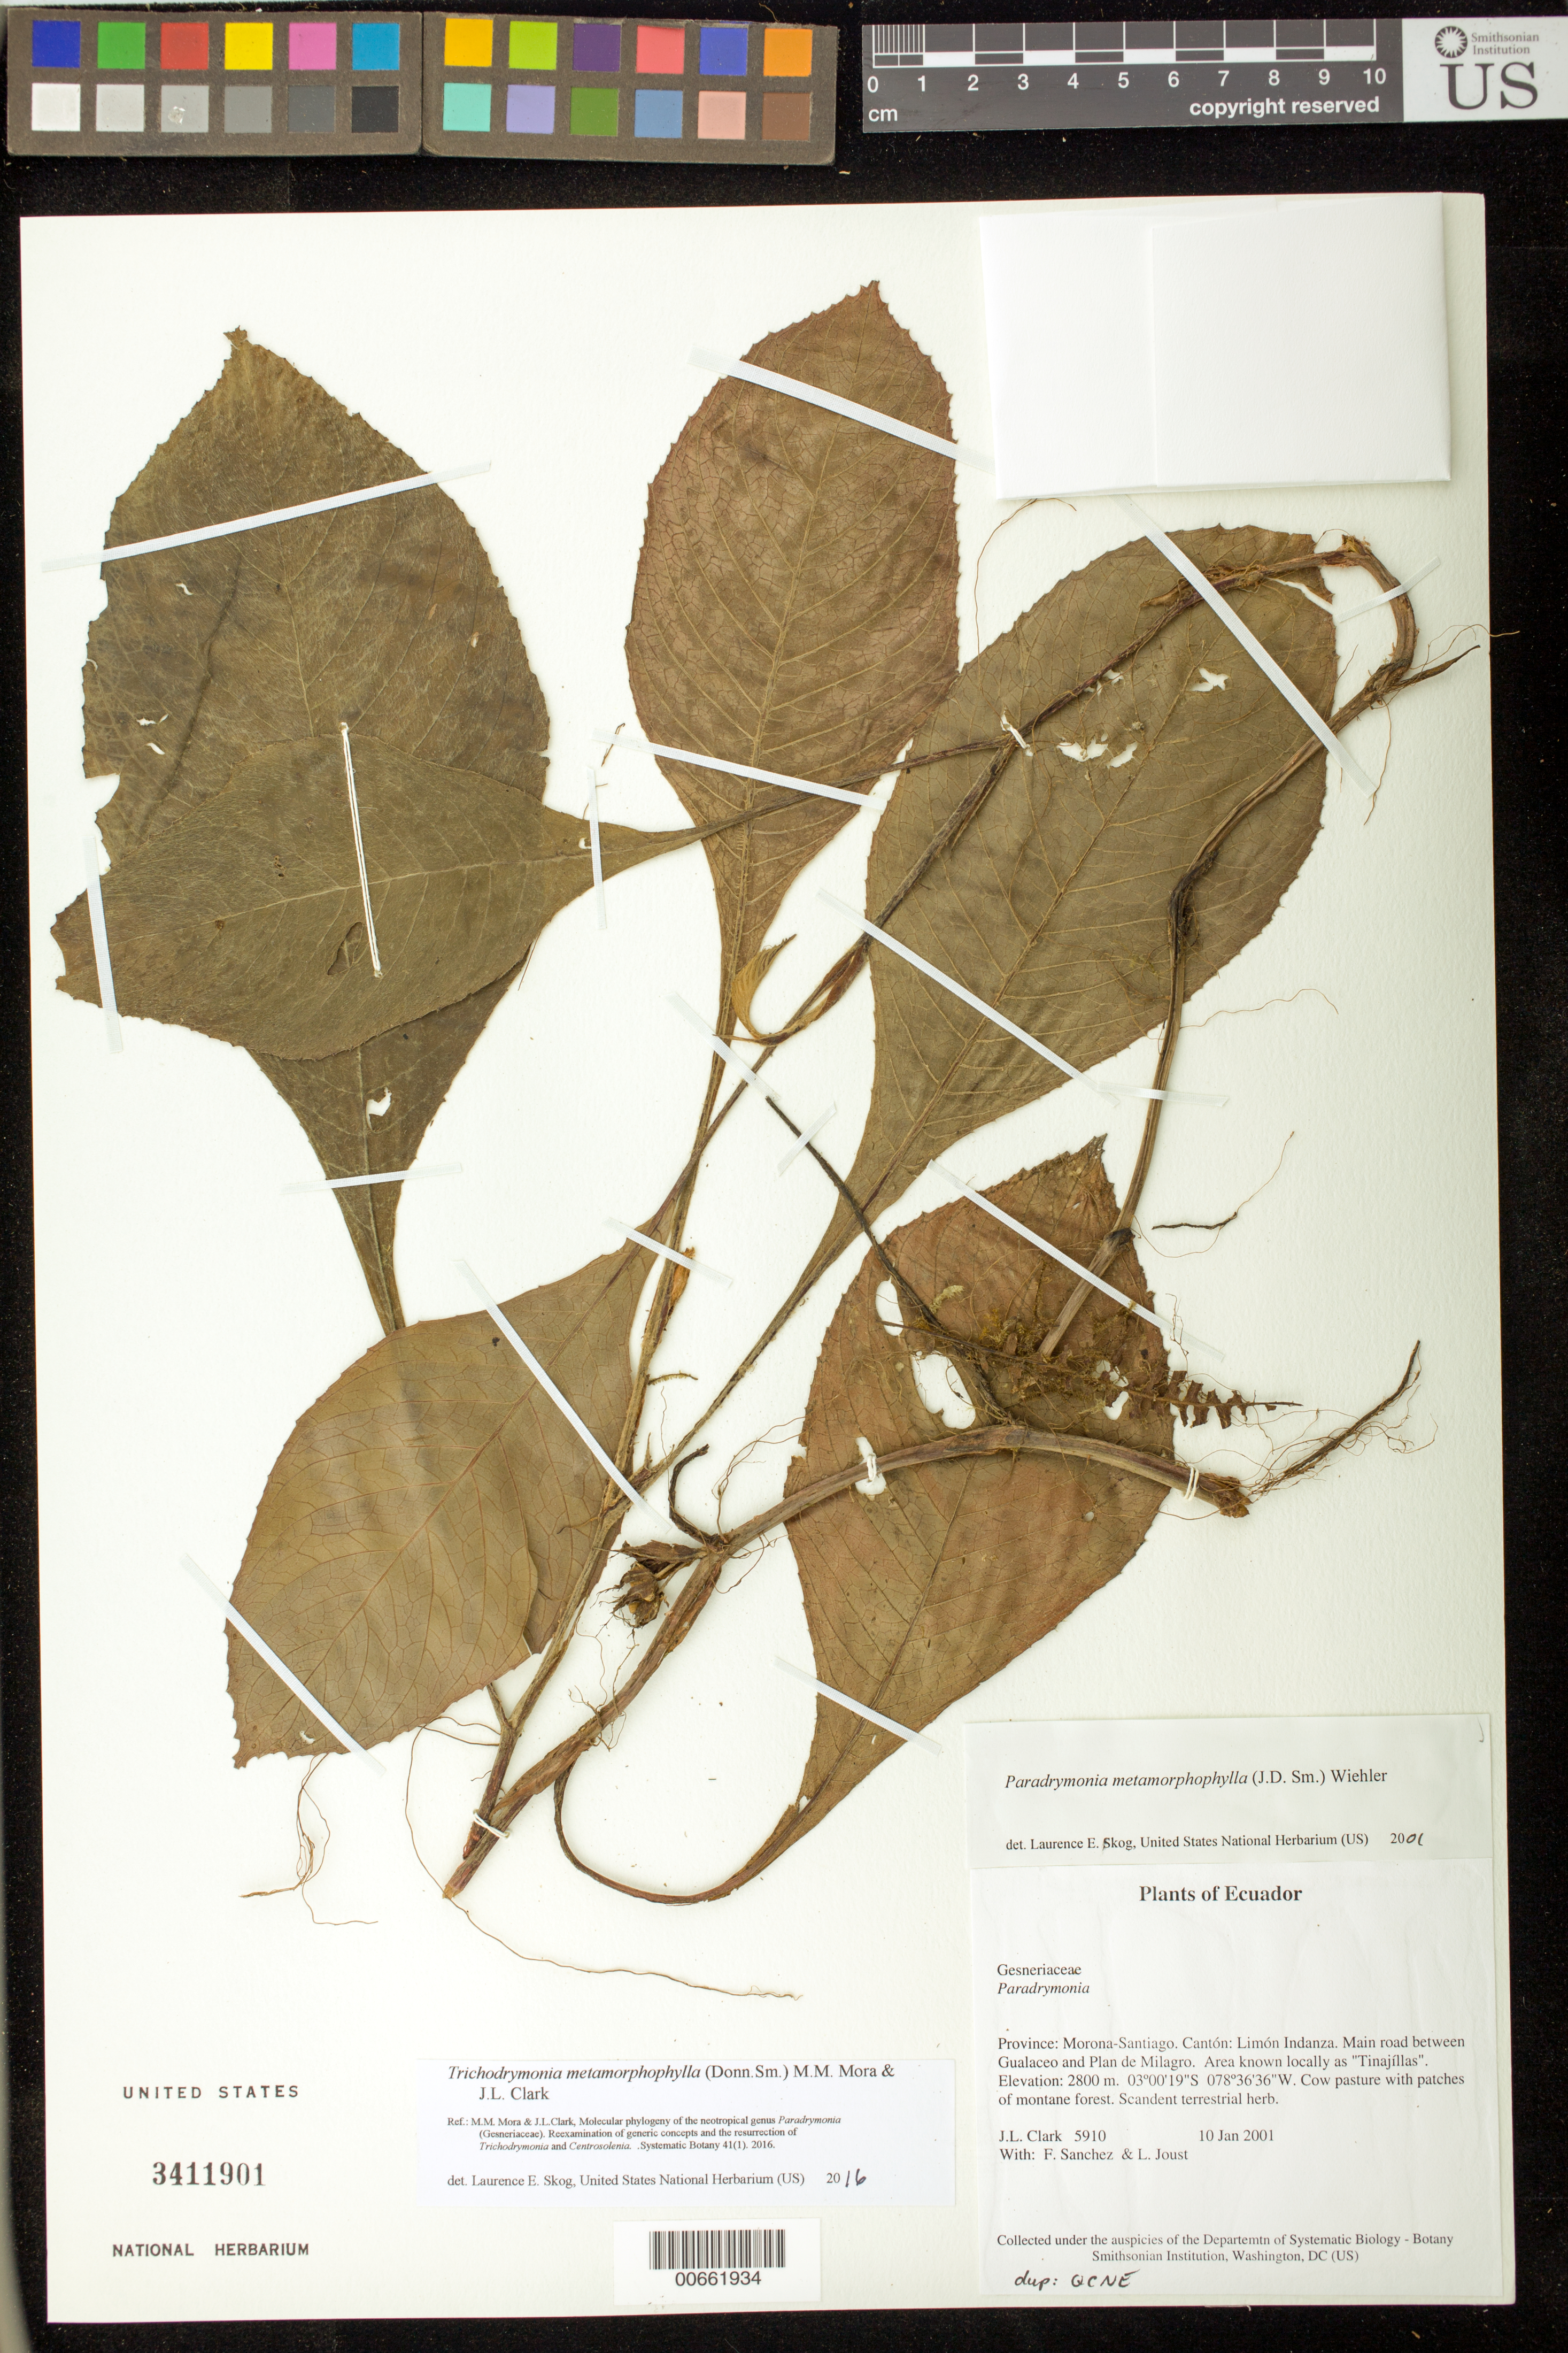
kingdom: Plantae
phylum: Tracheophyta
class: Magnoliopsida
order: Lamiales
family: Gesneriaceae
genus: Trichodrymonia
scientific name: Trichodrymonia metamorphophylla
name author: (Donn. Sm.) M.M. Mora & J.L. Clark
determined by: Skog, Laurence E.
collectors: J. L. Clark, F. Sanchez & L. Jost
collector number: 5910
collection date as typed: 10 Jan 2001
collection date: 2001-01-10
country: Ecuador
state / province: Morona-Santiago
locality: Cantón: Limón Indanza. Main road between Gualaceo and Plan de Milagro. Area known locally as "Tinajíllas"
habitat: Cow pasture with patches of montane forest.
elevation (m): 2800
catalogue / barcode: US 3411901